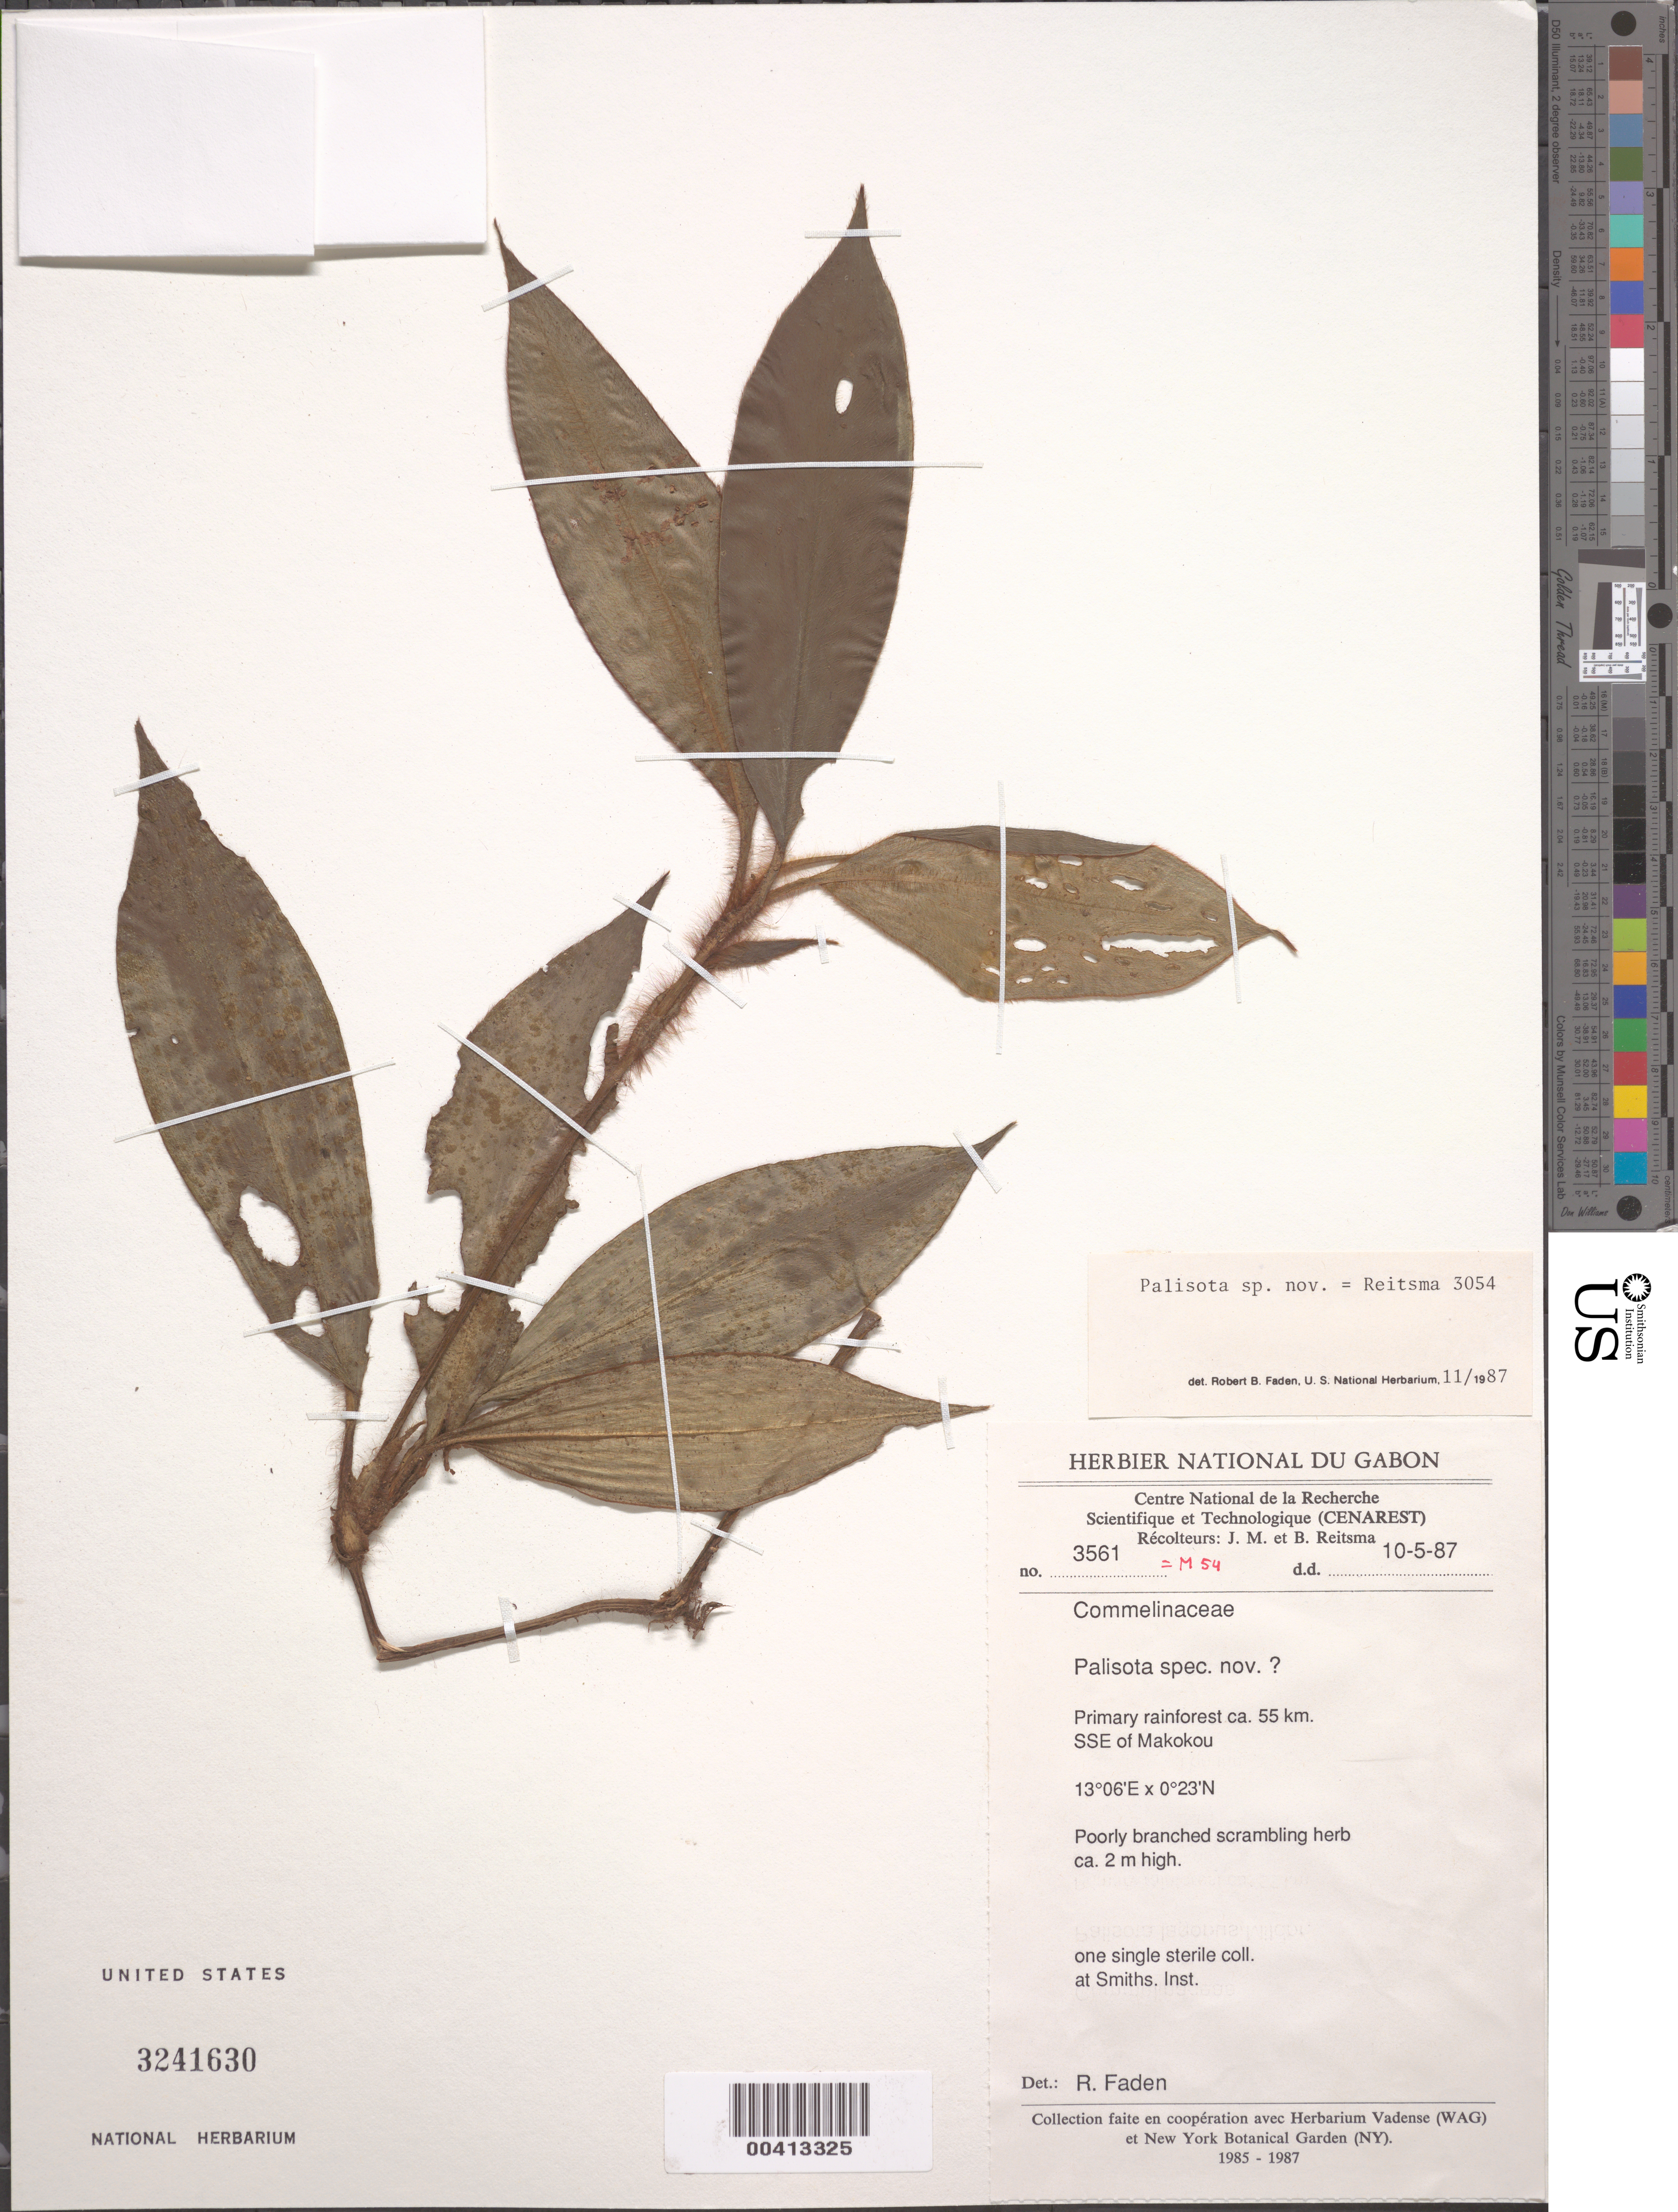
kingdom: Plantae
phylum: Tracheophyta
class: Liliopsida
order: Commelinales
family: Commelinaceae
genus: Palisota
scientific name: Palisota sp.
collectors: J. Reitsma & B. Reitsma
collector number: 3561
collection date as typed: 10 May 1987 or 05 Oct 1987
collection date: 1987-05-10 or 1987-10-05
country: Gabon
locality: Makokou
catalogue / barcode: US 3241630